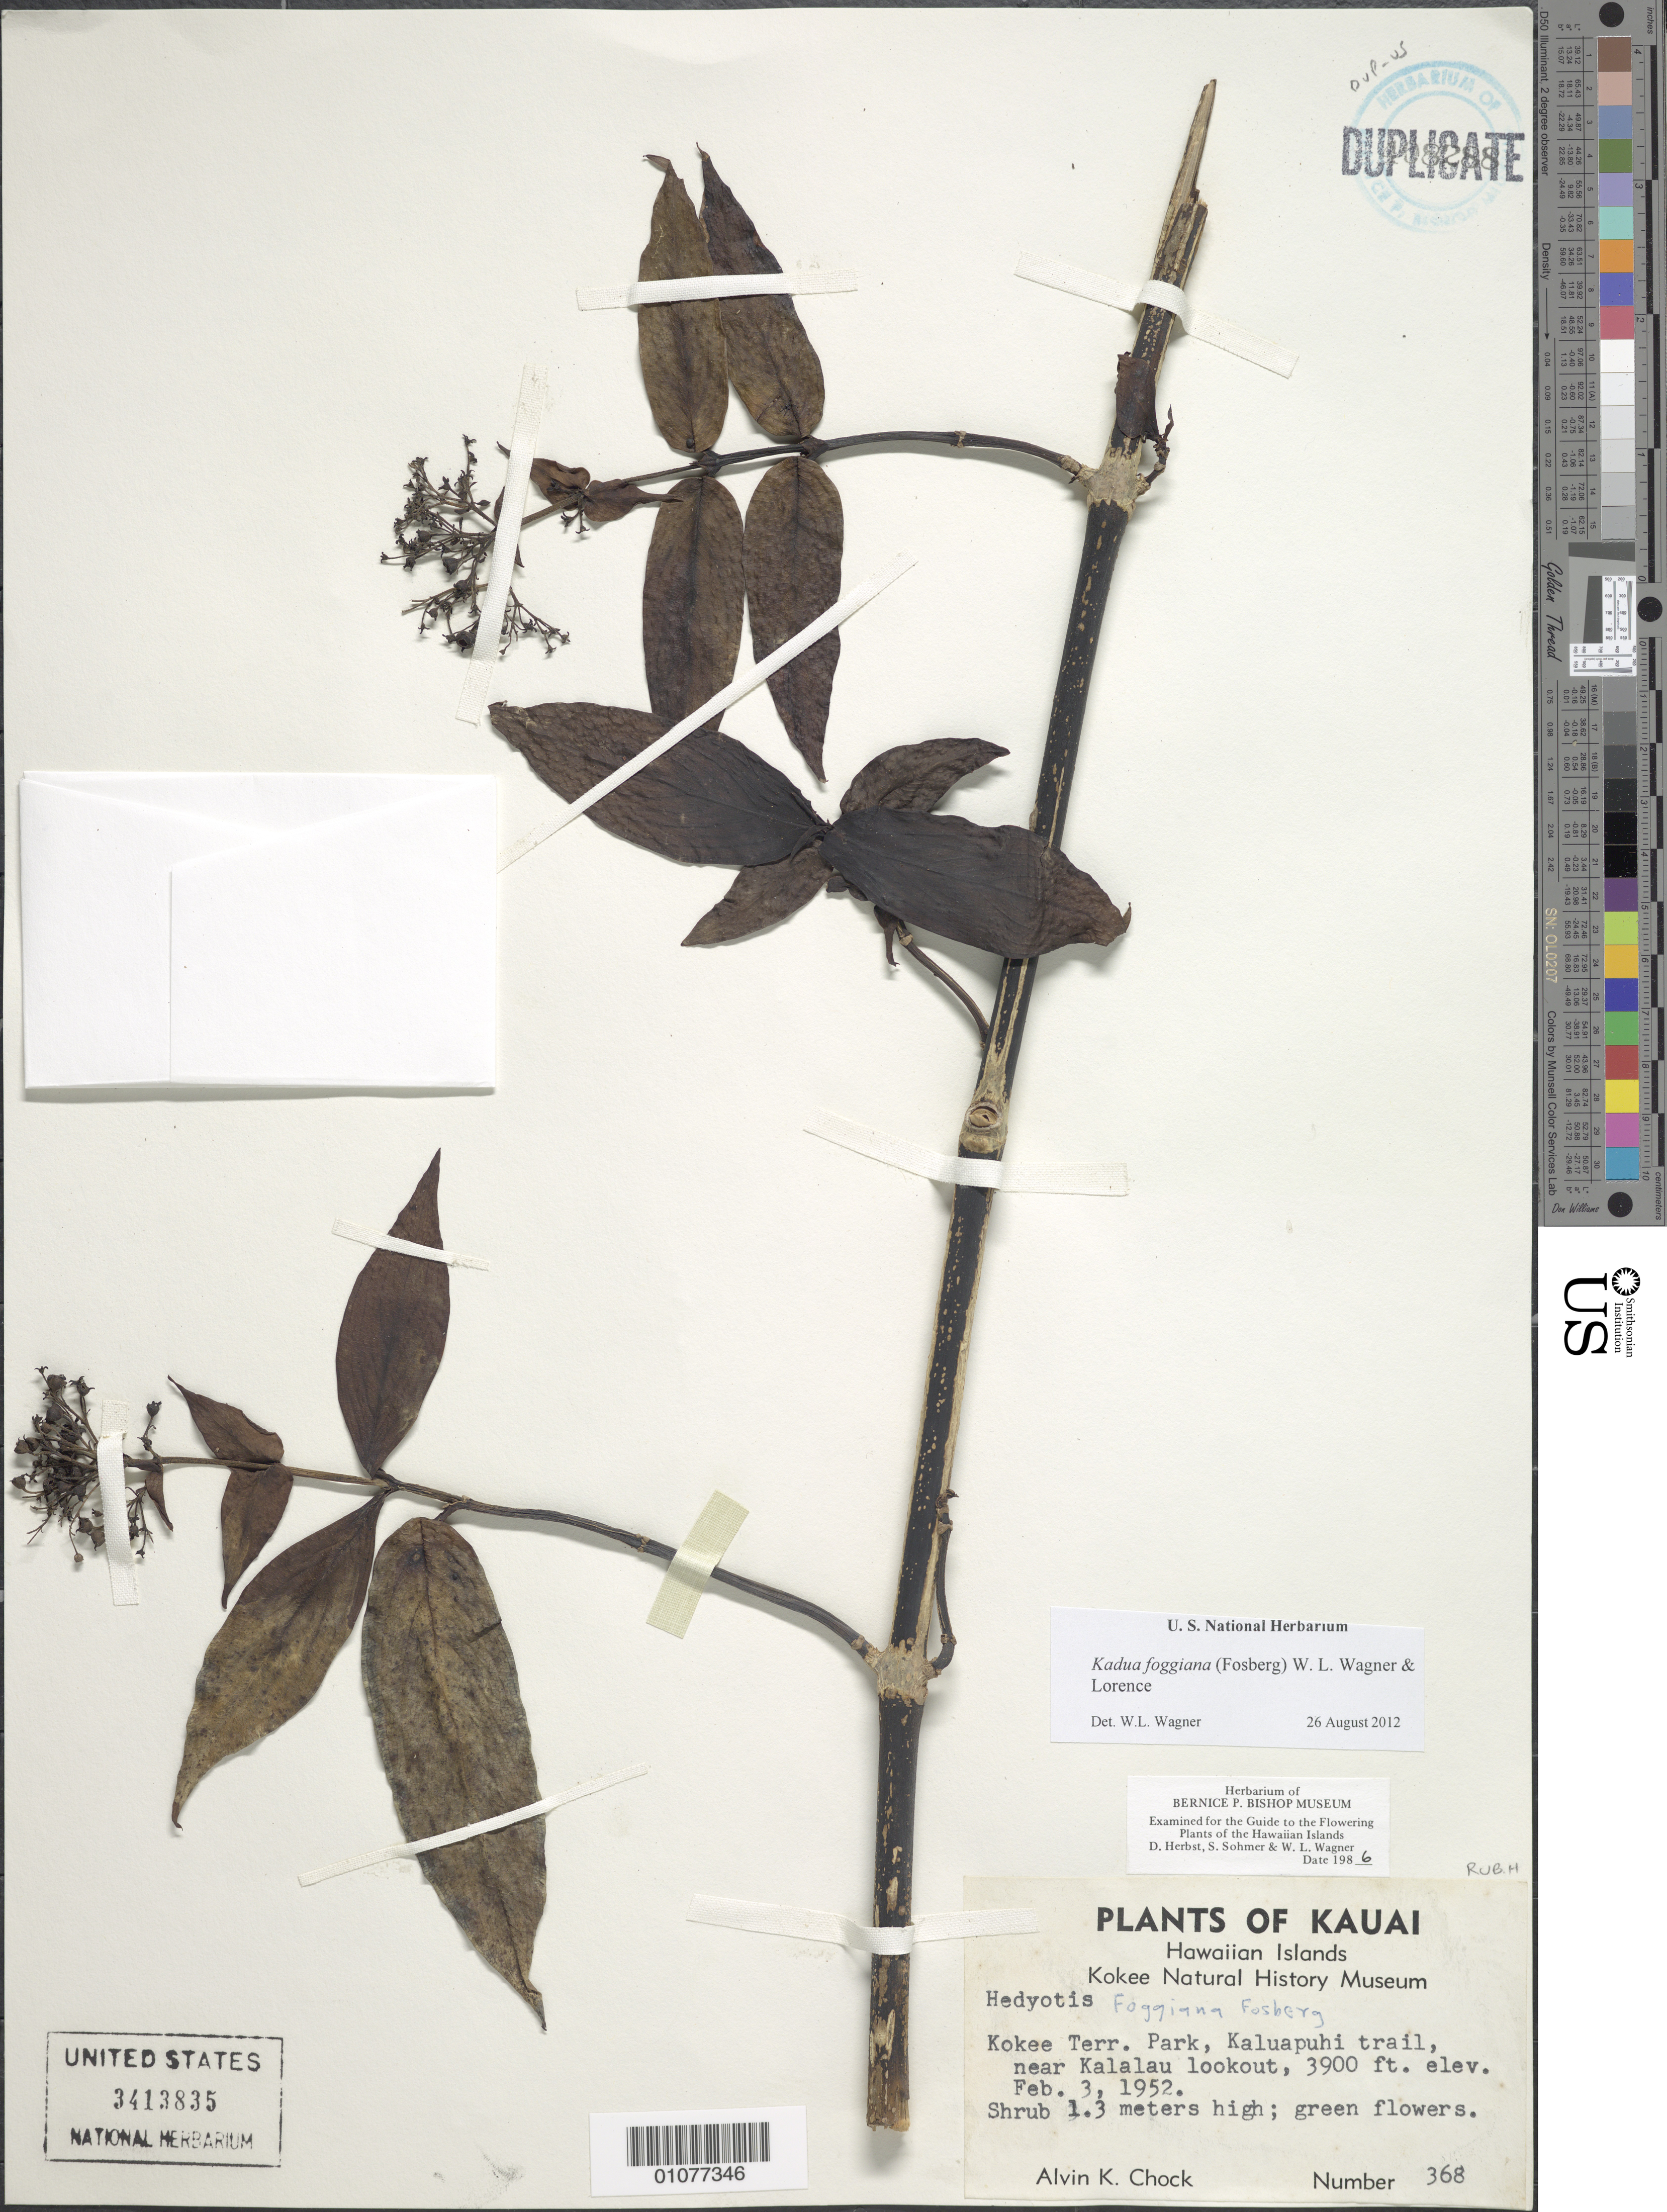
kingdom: Plantae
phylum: Tracheophyta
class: Magnoliopsida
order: Gentianales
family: Rubiaceae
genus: Kadua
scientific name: Kadua foggiana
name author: (Fosberg) W.L. Wagner & Lorence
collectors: A. Chock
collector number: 368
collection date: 1952-02-03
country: United States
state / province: Hawaii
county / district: Kaui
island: Kaua'i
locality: Kokee Terr. Park, Kaluapuhi trail near Kalalau lookout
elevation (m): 1189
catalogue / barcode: US 3413835